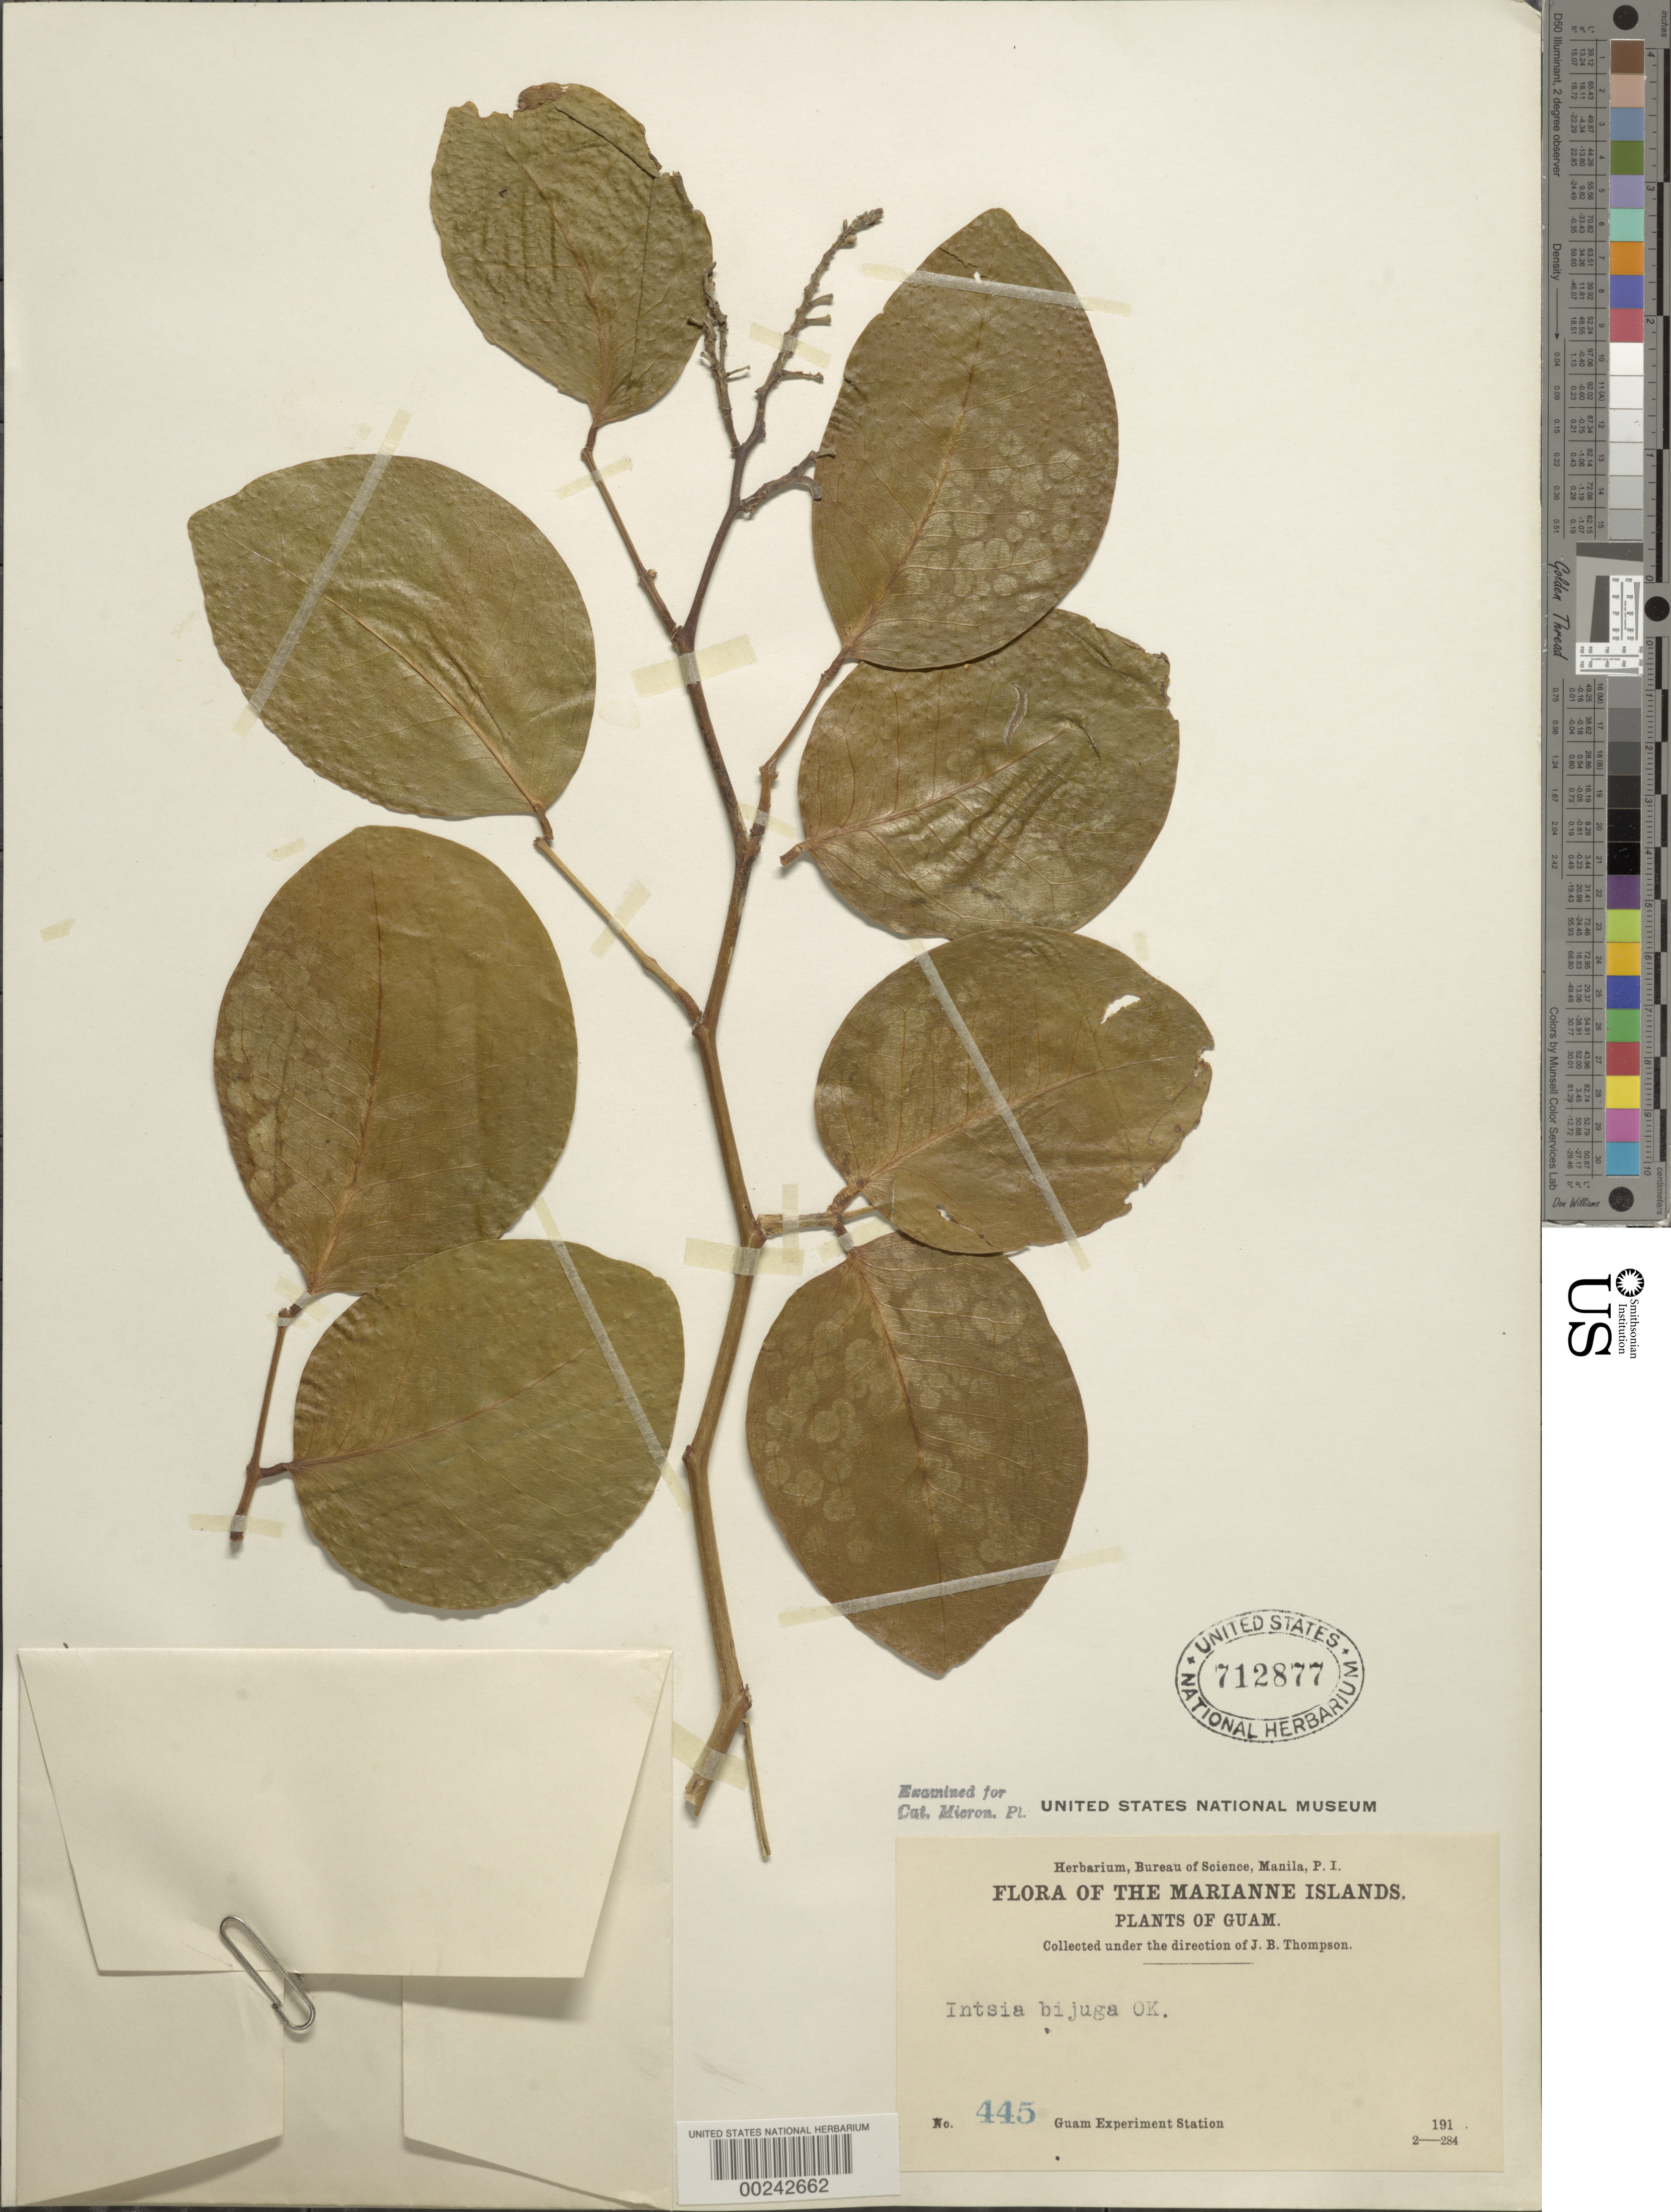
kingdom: Plantae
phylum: Tracheophyta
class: Magnoliopsida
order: Fabales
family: Fabaceae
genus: Intsia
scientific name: Intsia bijuga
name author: (Colebr.) Kuntze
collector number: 445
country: Guam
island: Guam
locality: Guam experiment station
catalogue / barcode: US 712877